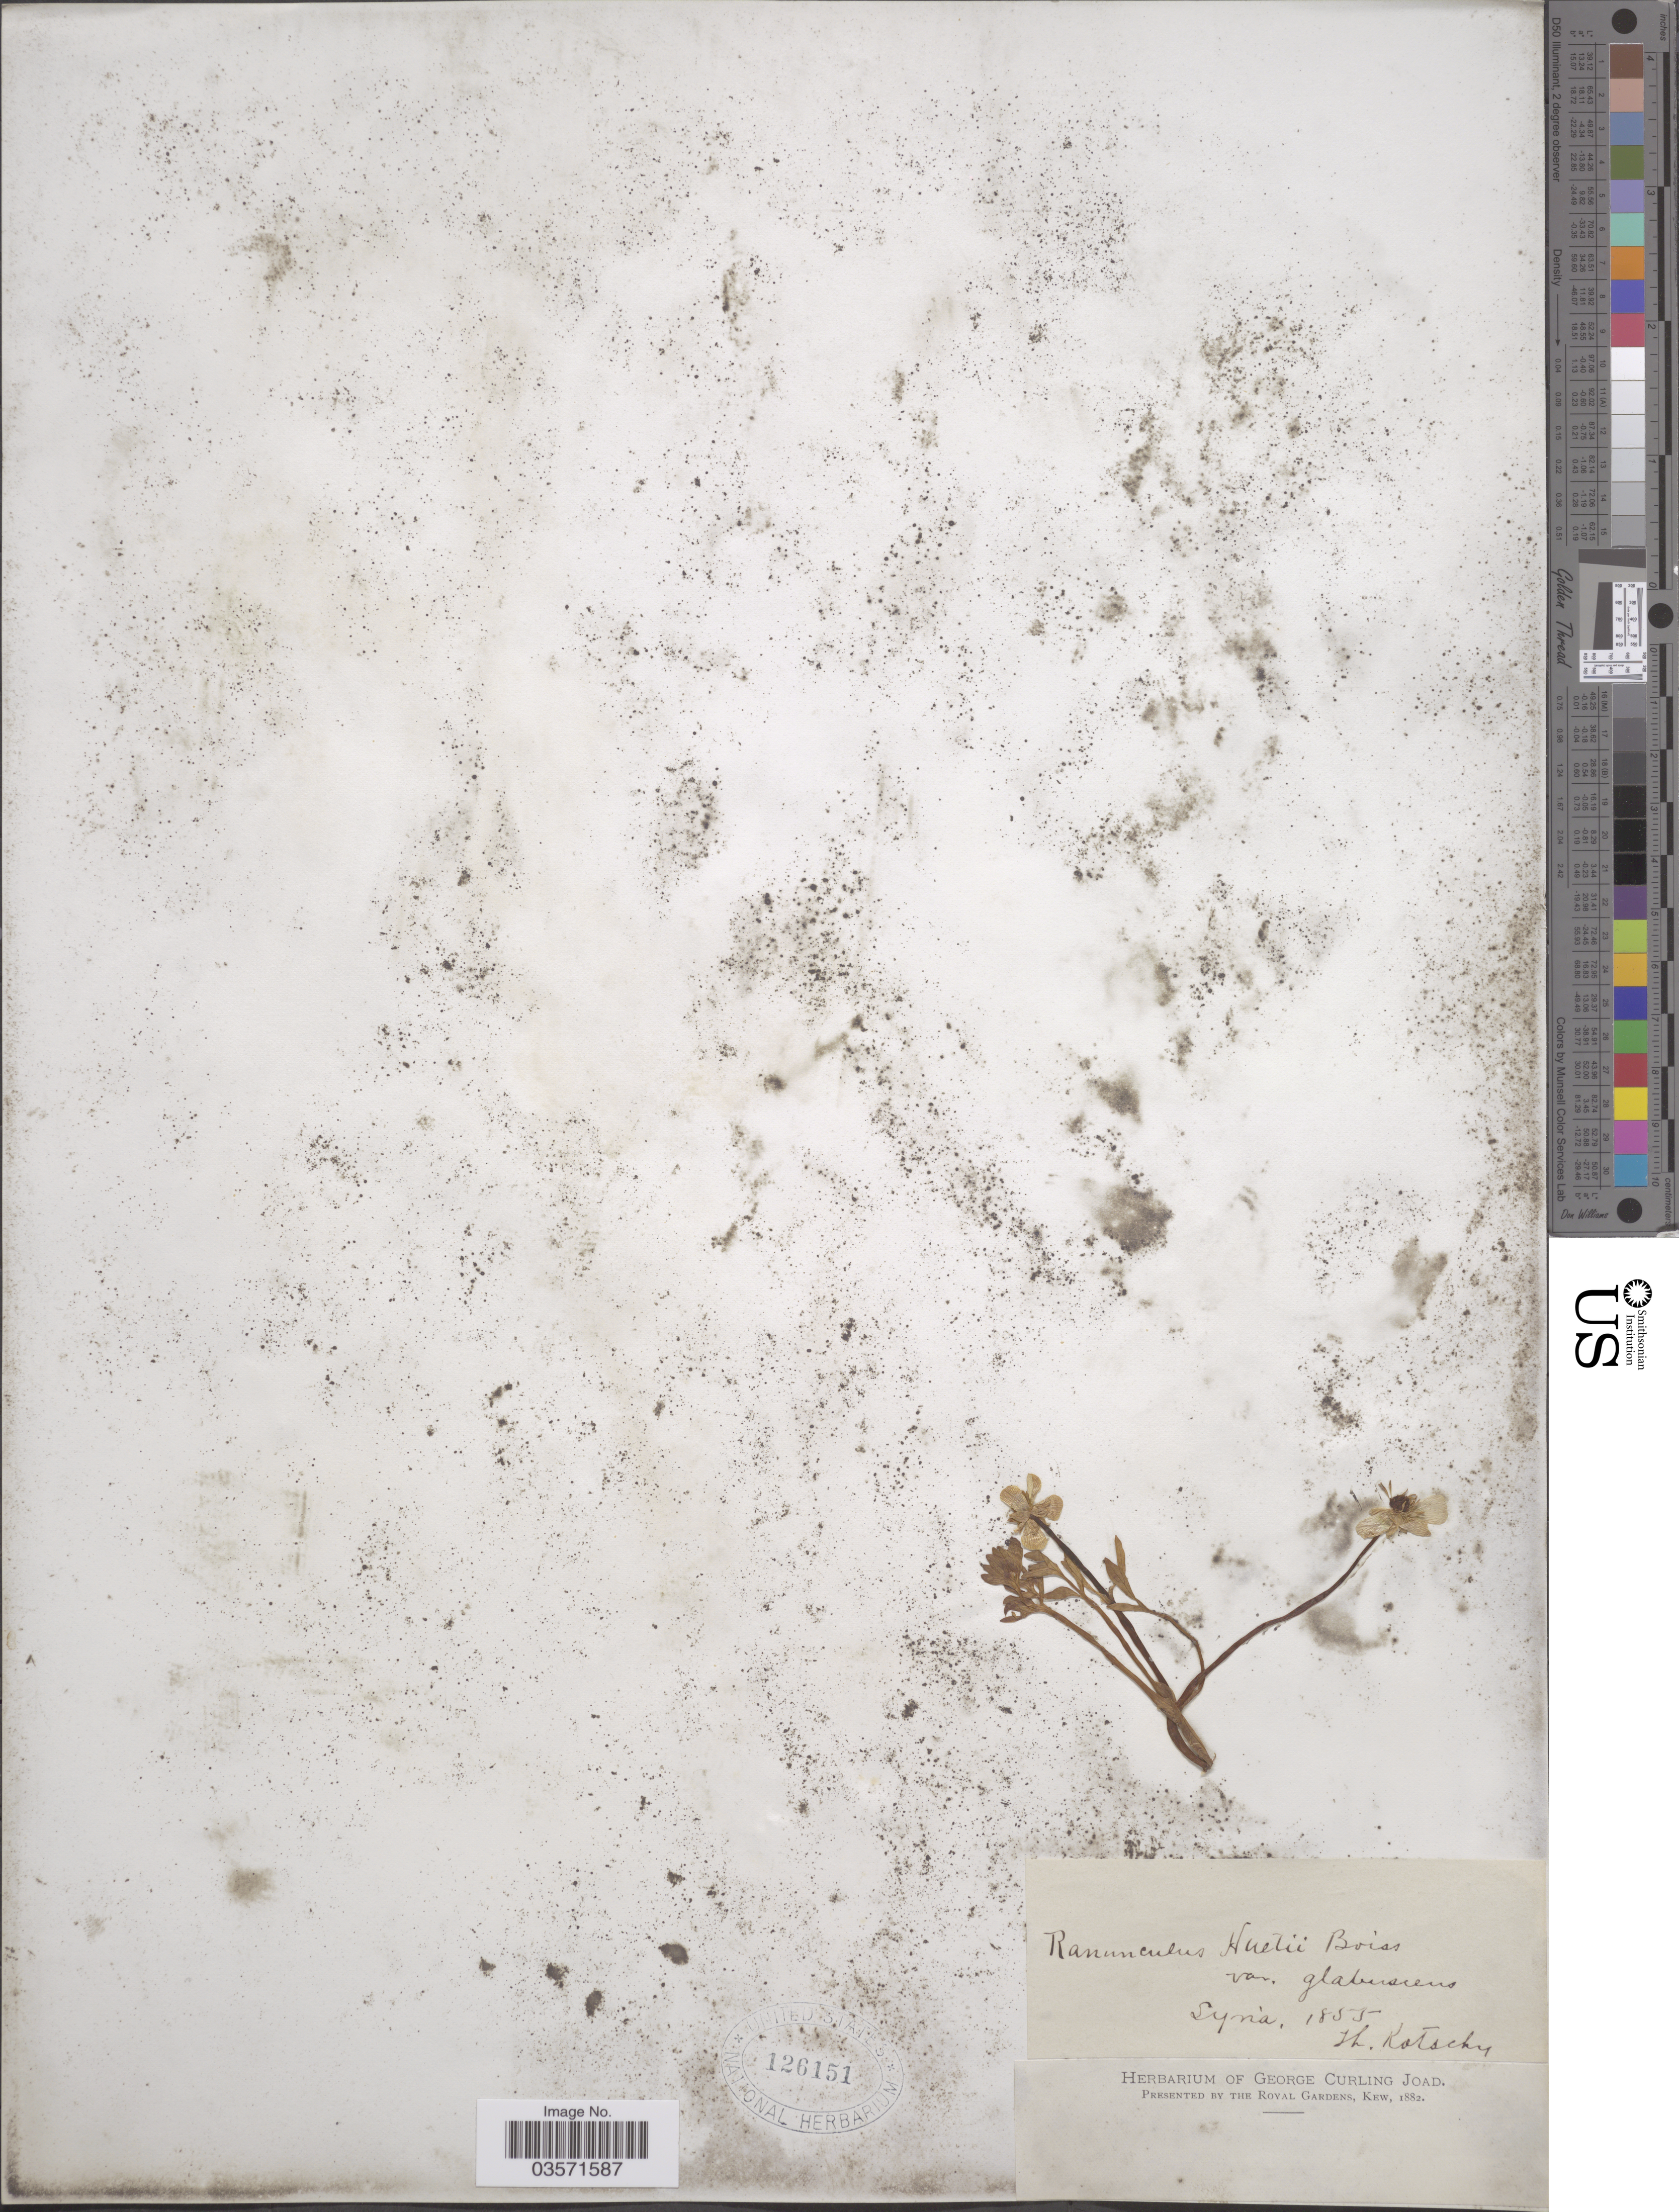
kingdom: Plantae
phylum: Tracheophyta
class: Magnoliopsida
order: Ranunculales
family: Ranunculaceae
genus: Ranunculus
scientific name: Ranunculus huetii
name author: Boiss.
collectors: K. G. Kotschy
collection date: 1855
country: Syria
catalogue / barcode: US 126151